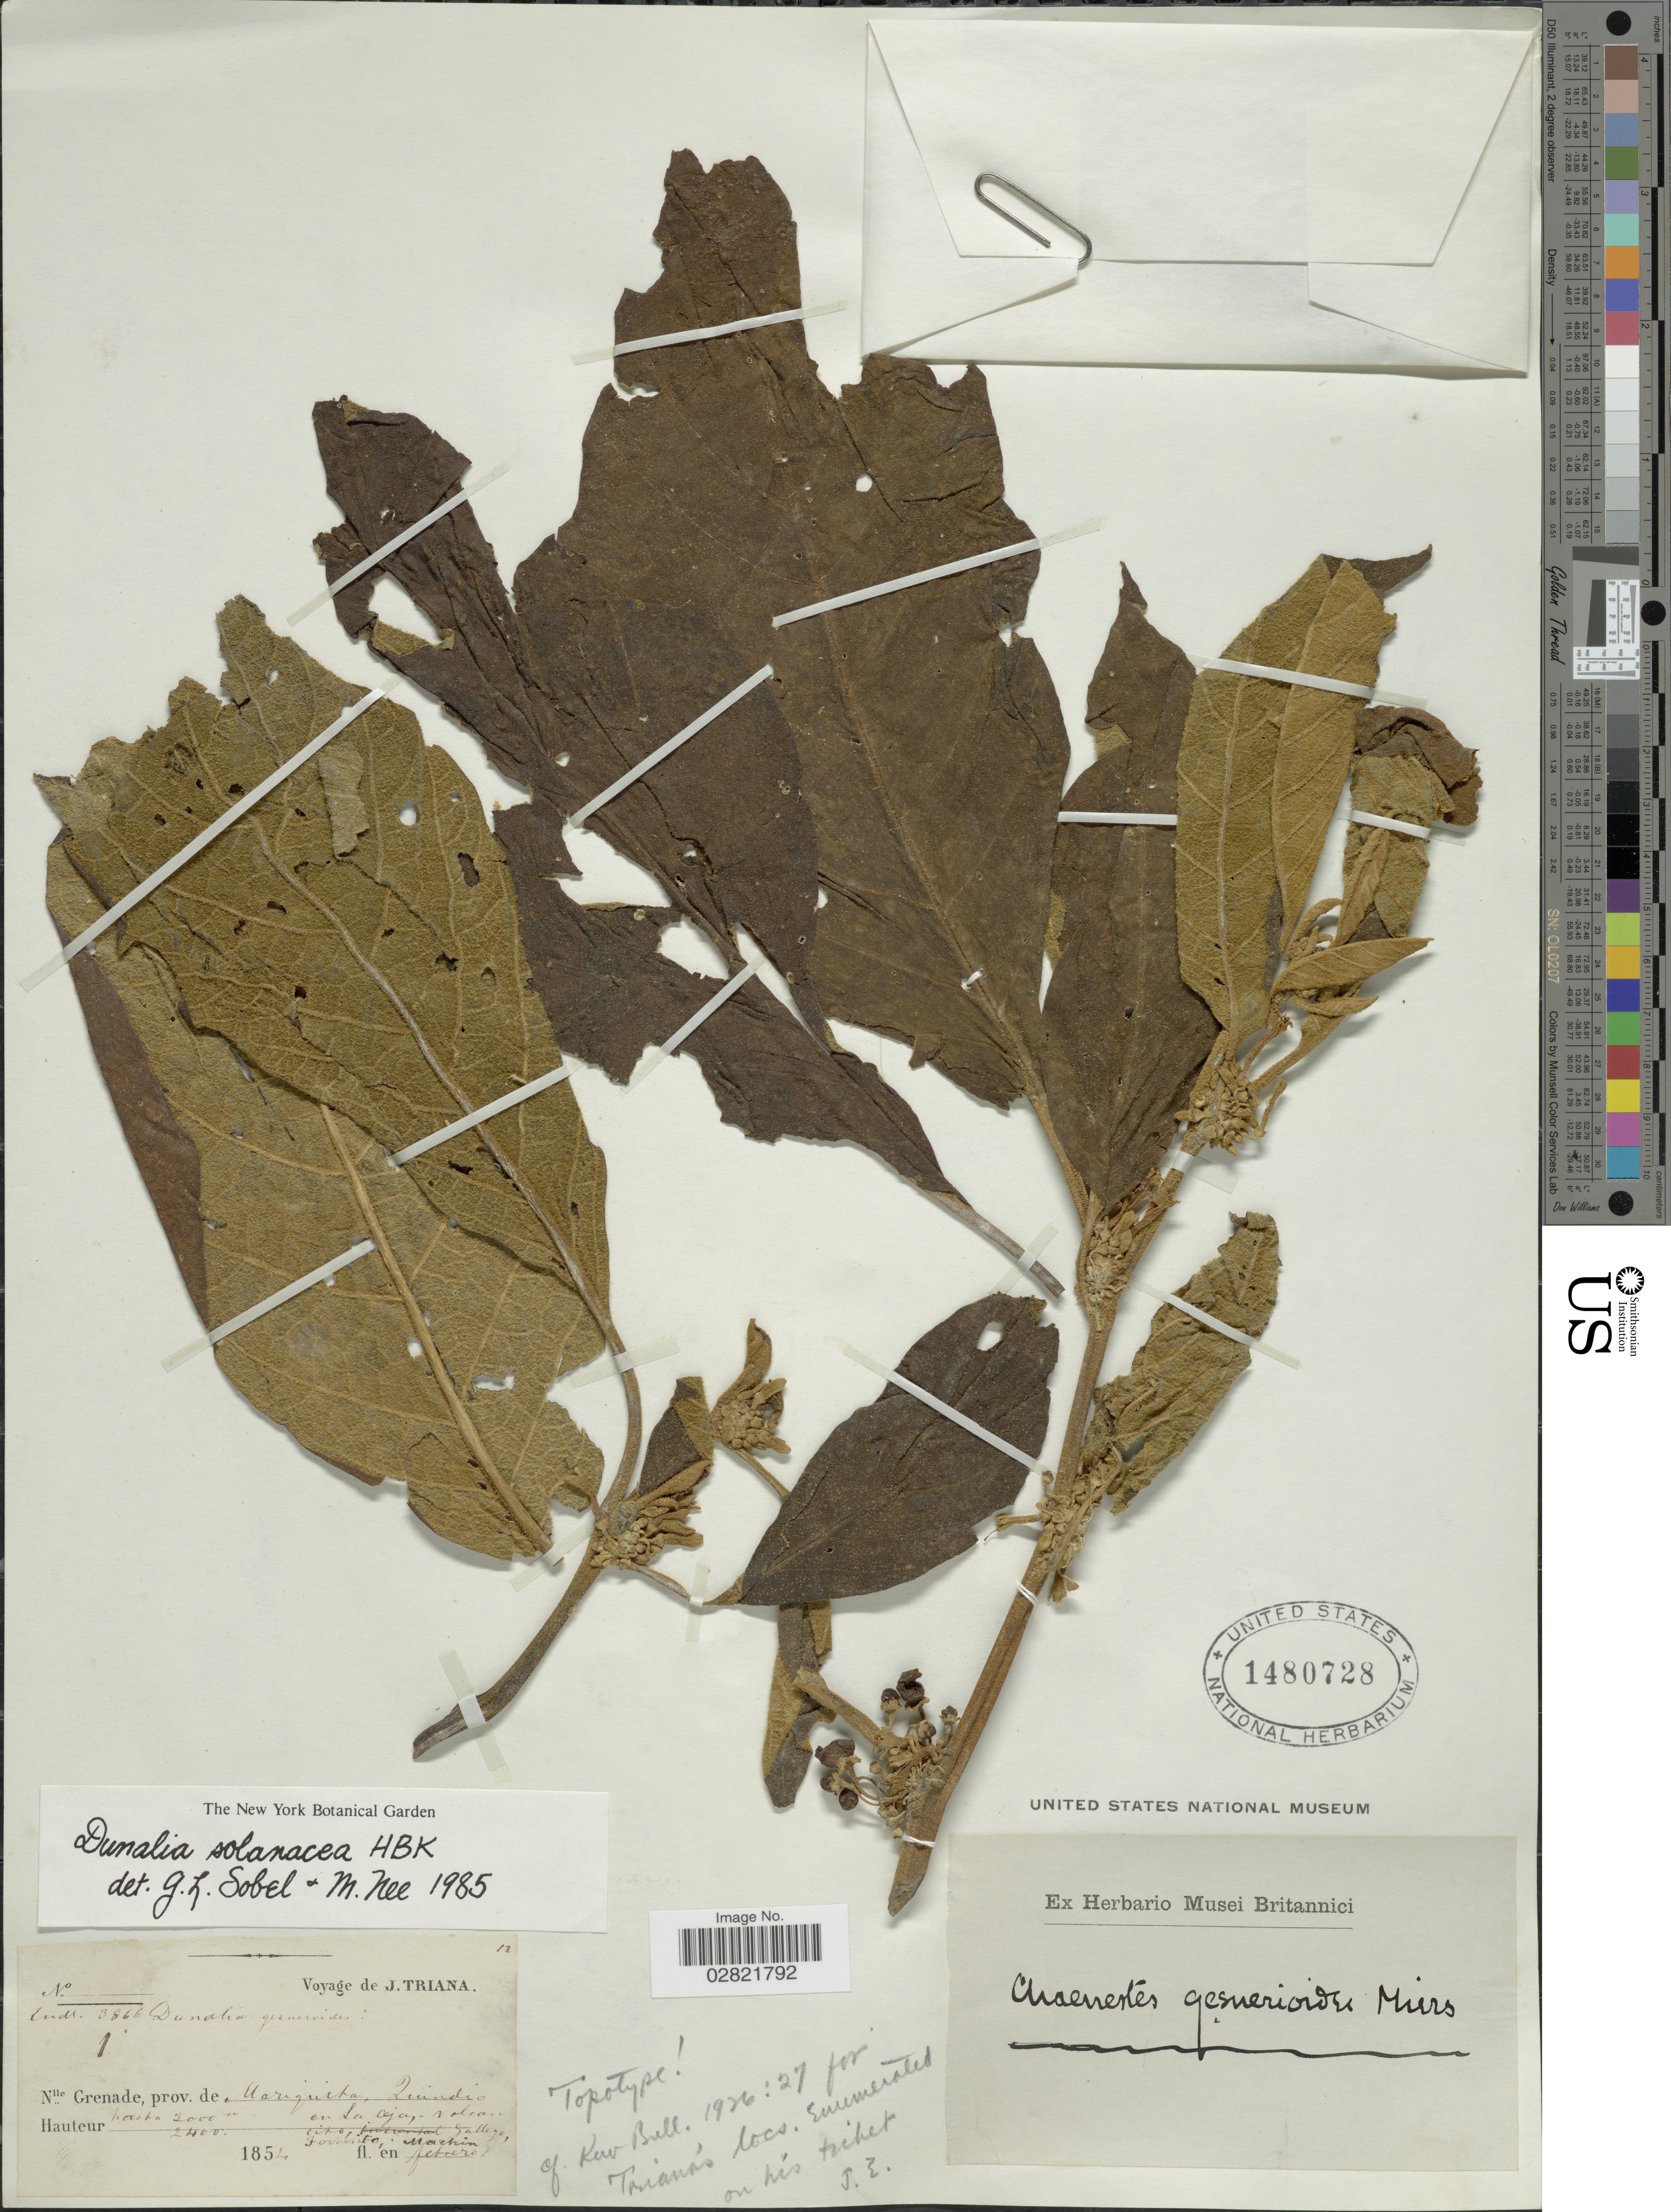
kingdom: Plantae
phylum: Tracheophyta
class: Magnoliopsida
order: Solanales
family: Solanaceae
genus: Dunalia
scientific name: Dunalia solanacea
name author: Kunth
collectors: J. Triana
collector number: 1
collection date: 1854-02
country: Colombia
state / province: Quindío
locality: Grenade, prov. de Mariquita, Quindio en La Ceja.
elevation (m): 2400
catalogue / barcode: US 1480728